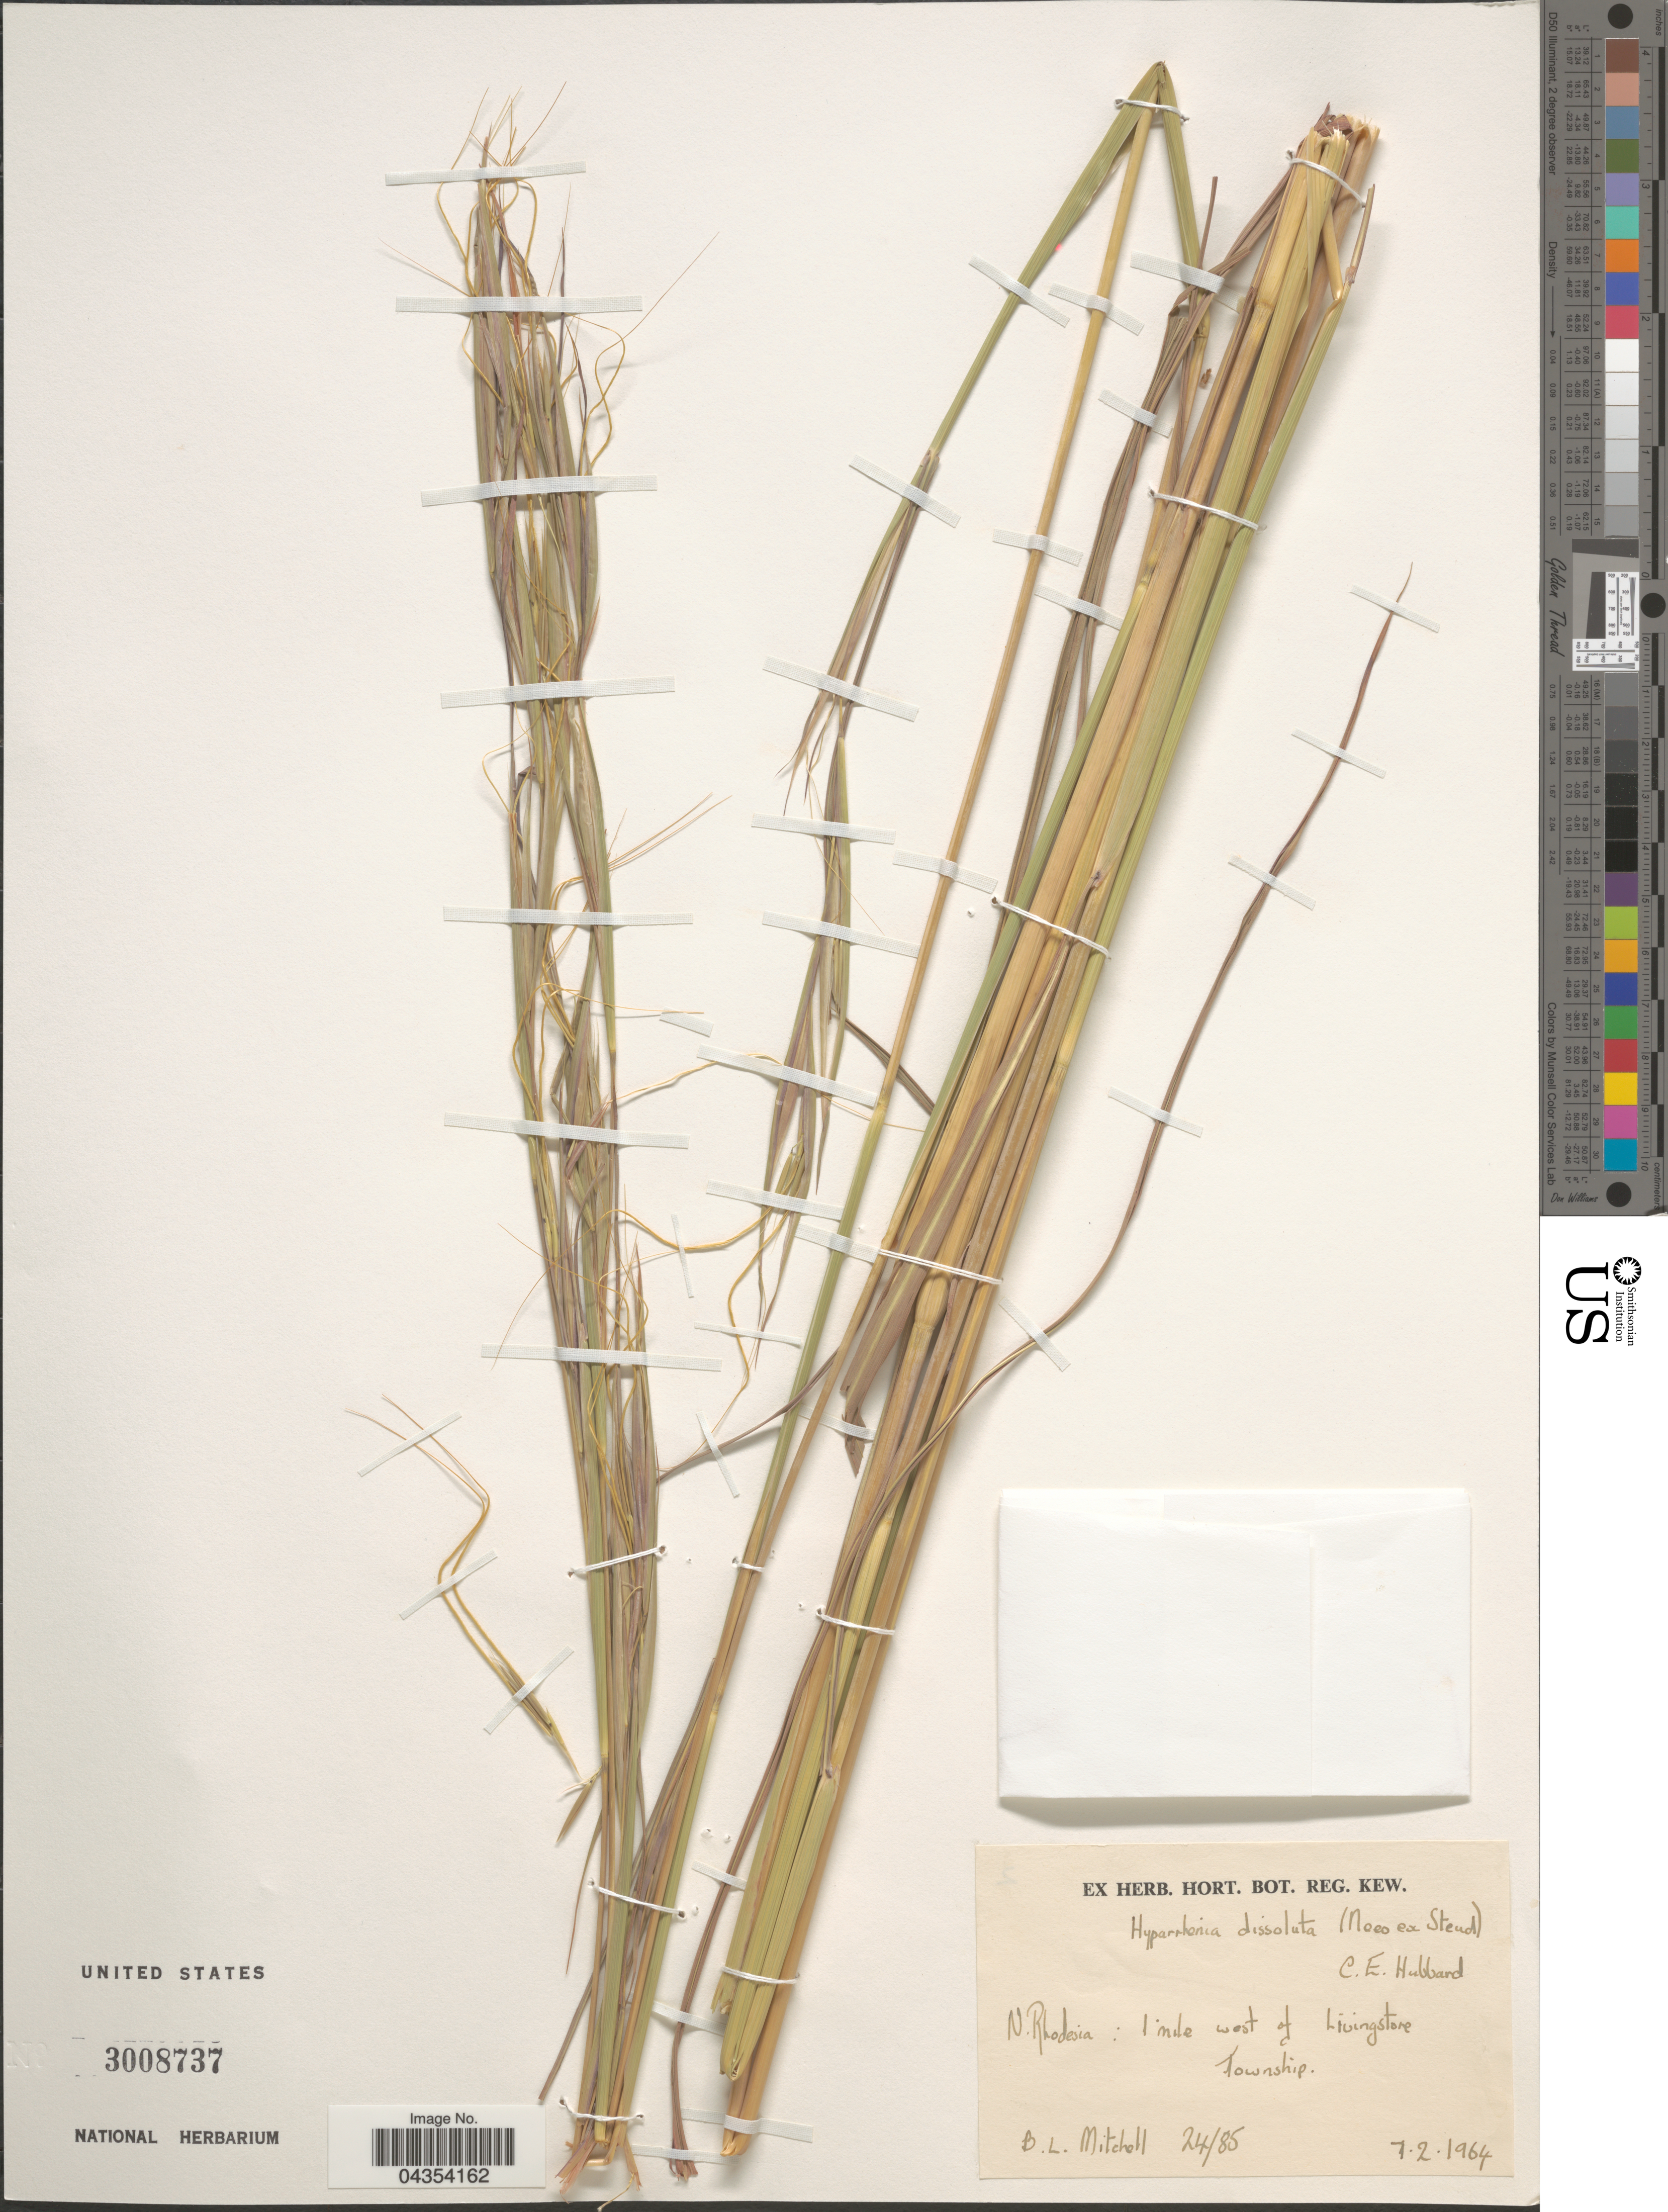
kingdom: Plantae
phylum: Tracheophyta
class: Liliopsida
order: Poales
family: Poaceae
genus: Hyperthelia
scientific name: Hyperthelia dissoluta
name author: (Nees ex Steud.) Clayton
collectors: B. Mitchell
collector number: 24/85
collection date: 1964-02-07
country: Zambia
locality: N. Rhodesia: 1 mile west of Livingstone Township.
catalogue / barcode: US 3008737